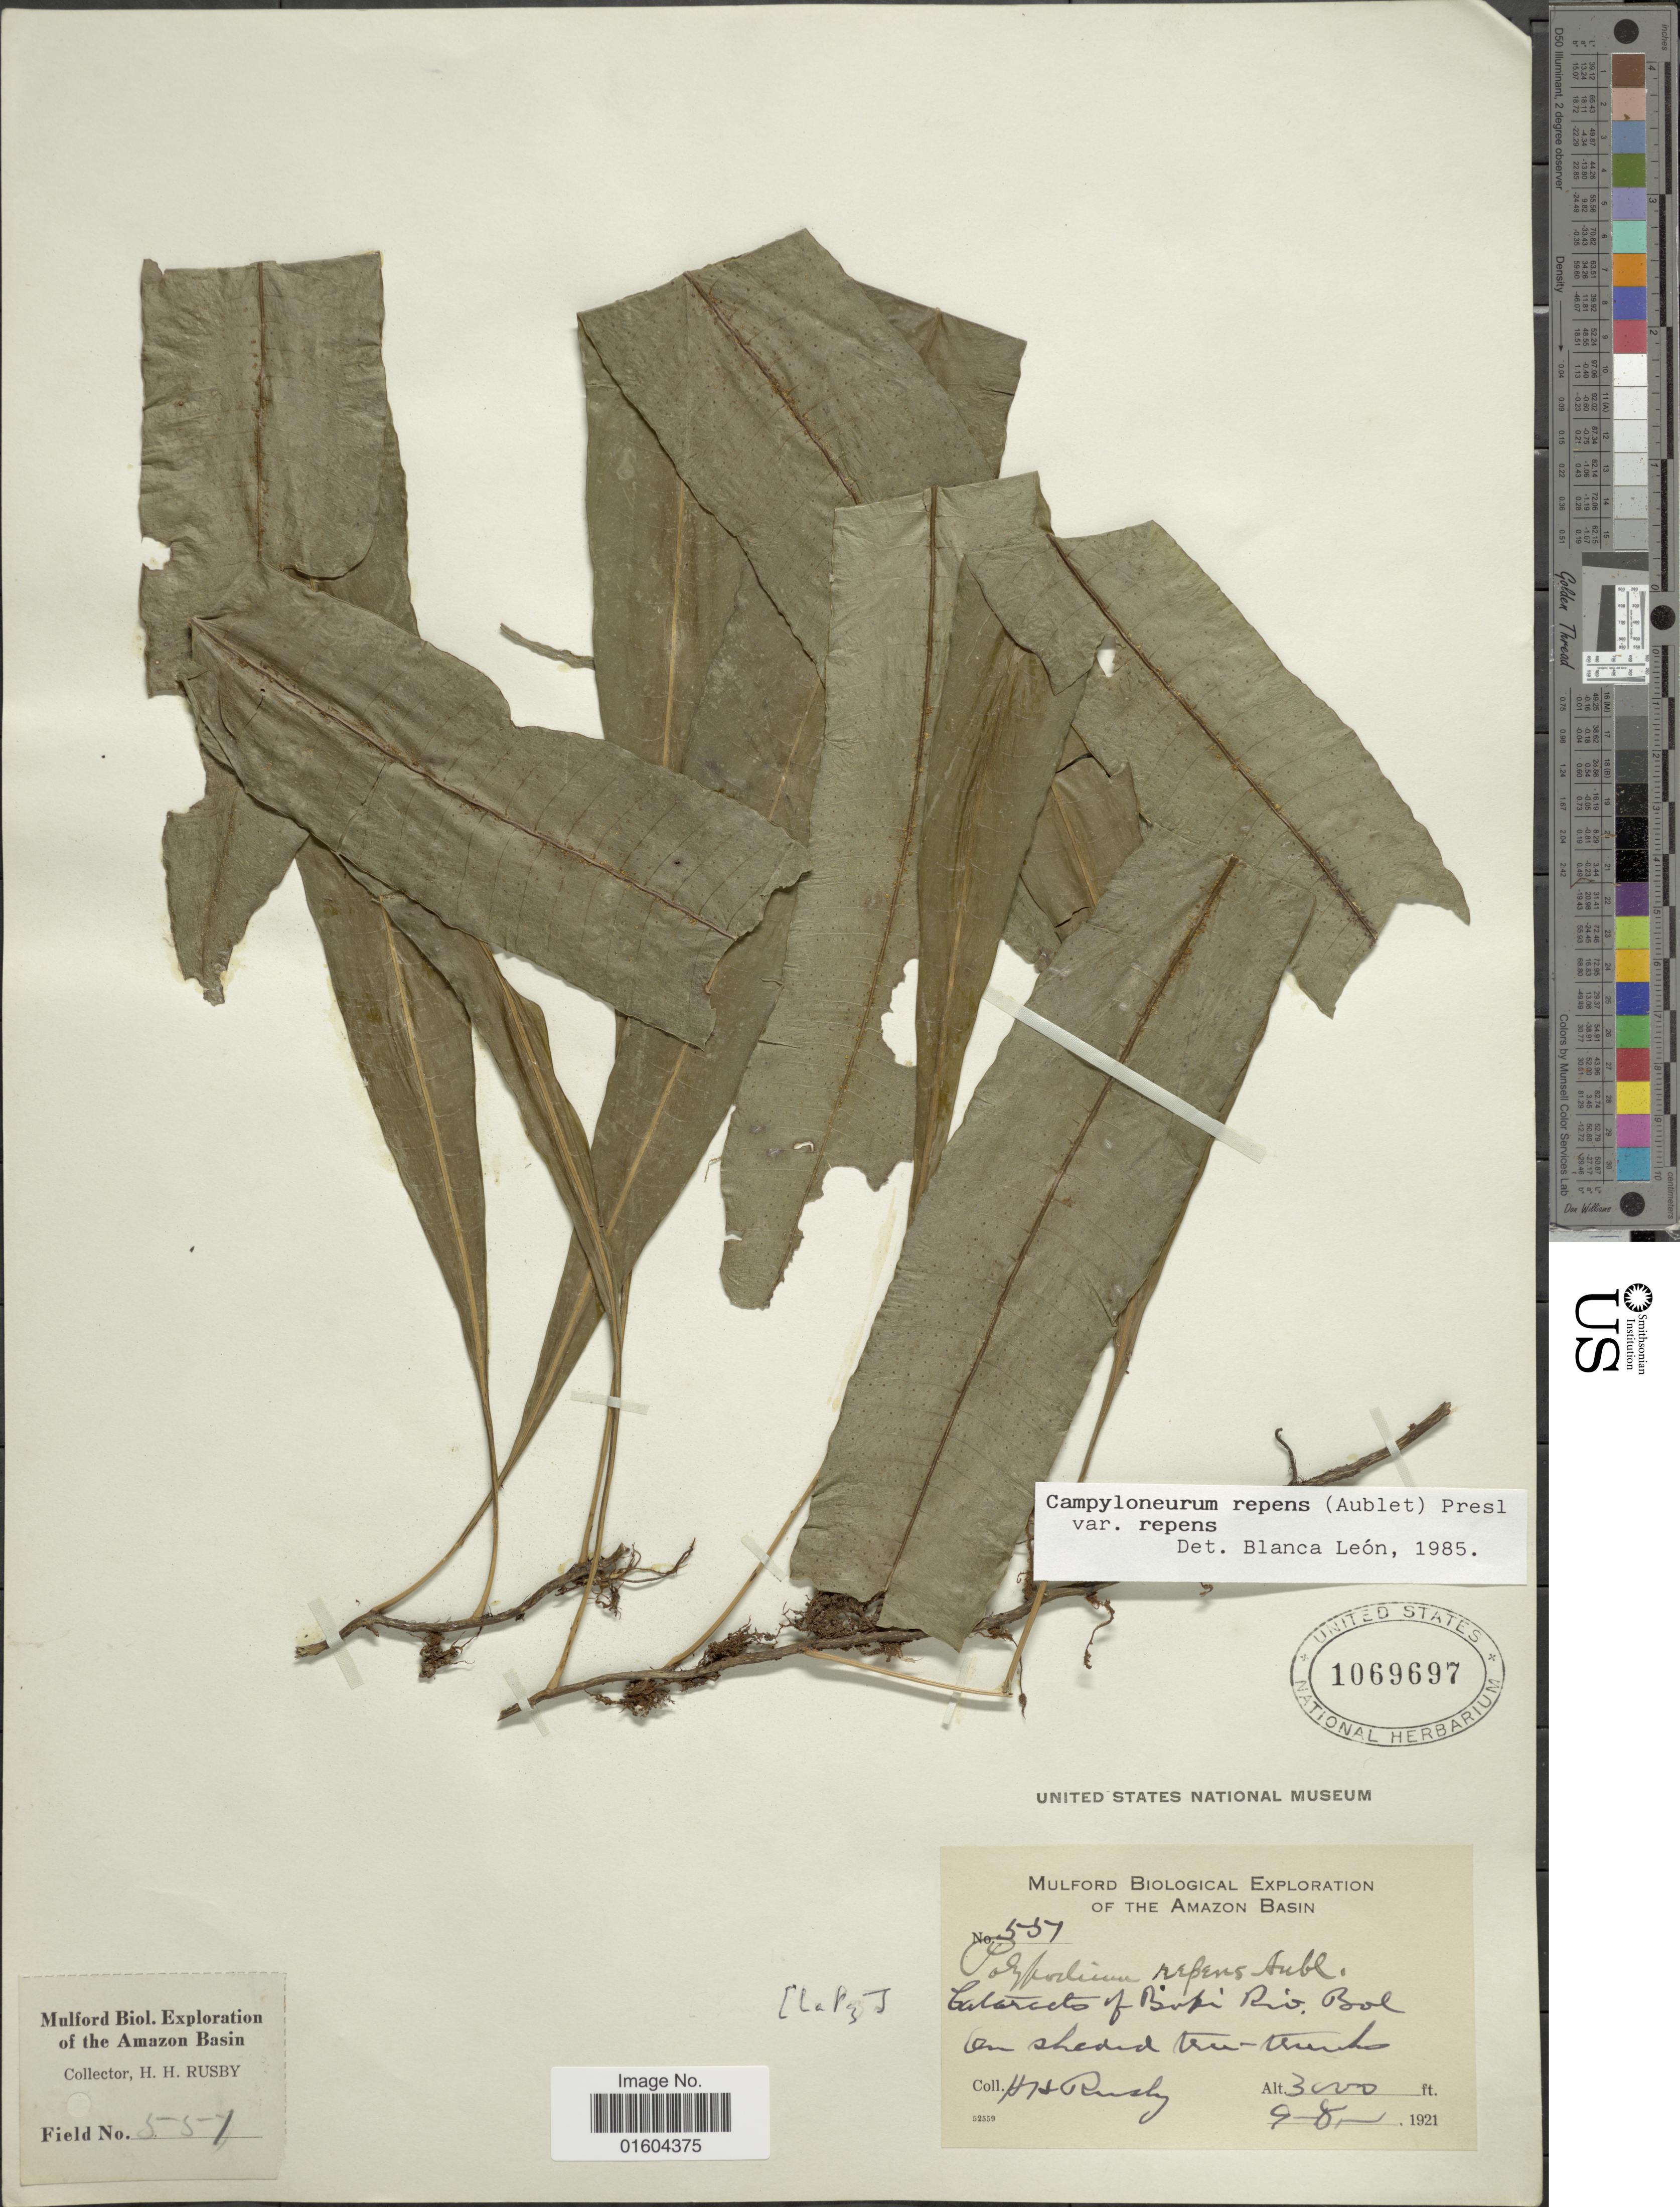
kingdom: Plantae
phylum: Tracheophyta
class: Polypodiopsida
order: Polypodiales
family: Polypodiaceae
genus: Campyloneurum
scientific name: Campyloneurum fuscosquamatum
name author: Lellinger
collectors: H. H. Rusby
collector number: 551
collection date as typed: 9-8-1921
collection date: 1921-09-08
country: Bolivia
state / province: La Paz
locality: Cataracts of the Bopi River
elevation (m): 914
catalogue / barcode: US 1069697